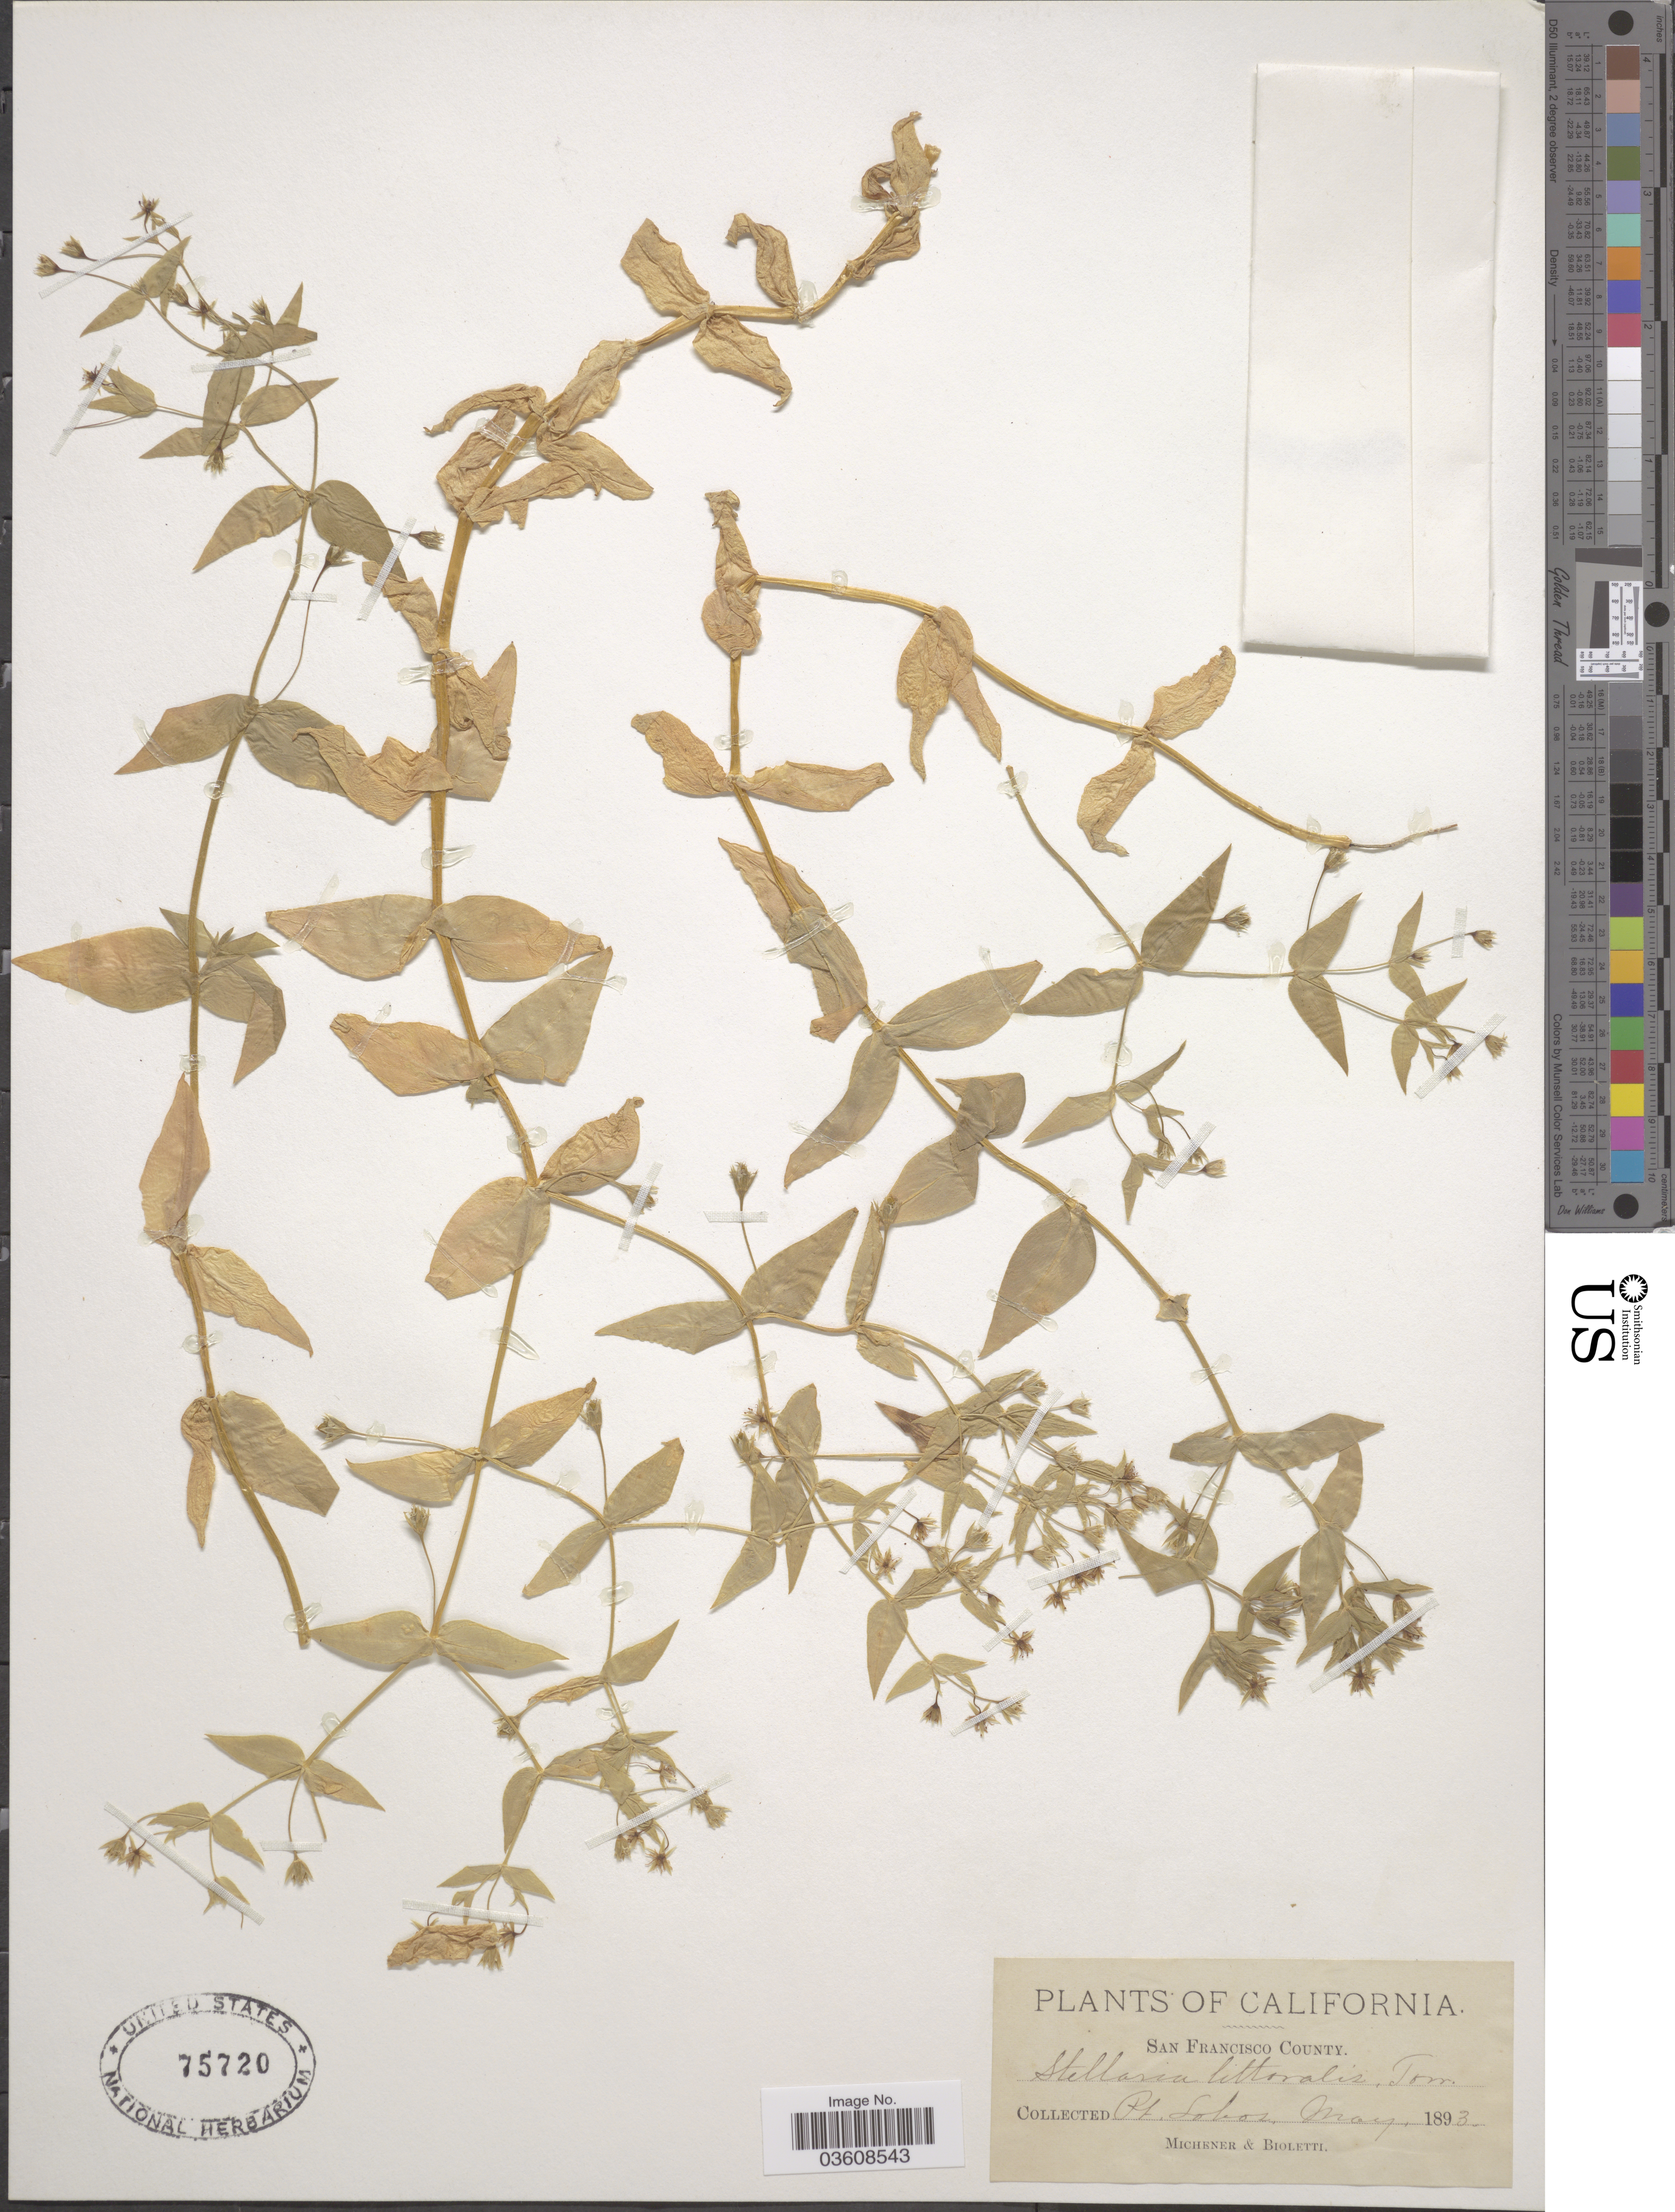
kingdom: Plantae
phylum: Tracheophyta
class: Magnoliopsida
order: Caryophyllales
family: Caryophyllaceae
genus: Stellaria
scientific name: Stellaria littoralis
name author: Torr.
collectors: -. Michener & -- Bioletti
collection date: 1893-05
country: United States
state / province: California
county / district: San Francisco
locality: San Francisco County. Pt. Lobos.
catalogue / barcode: US 75720